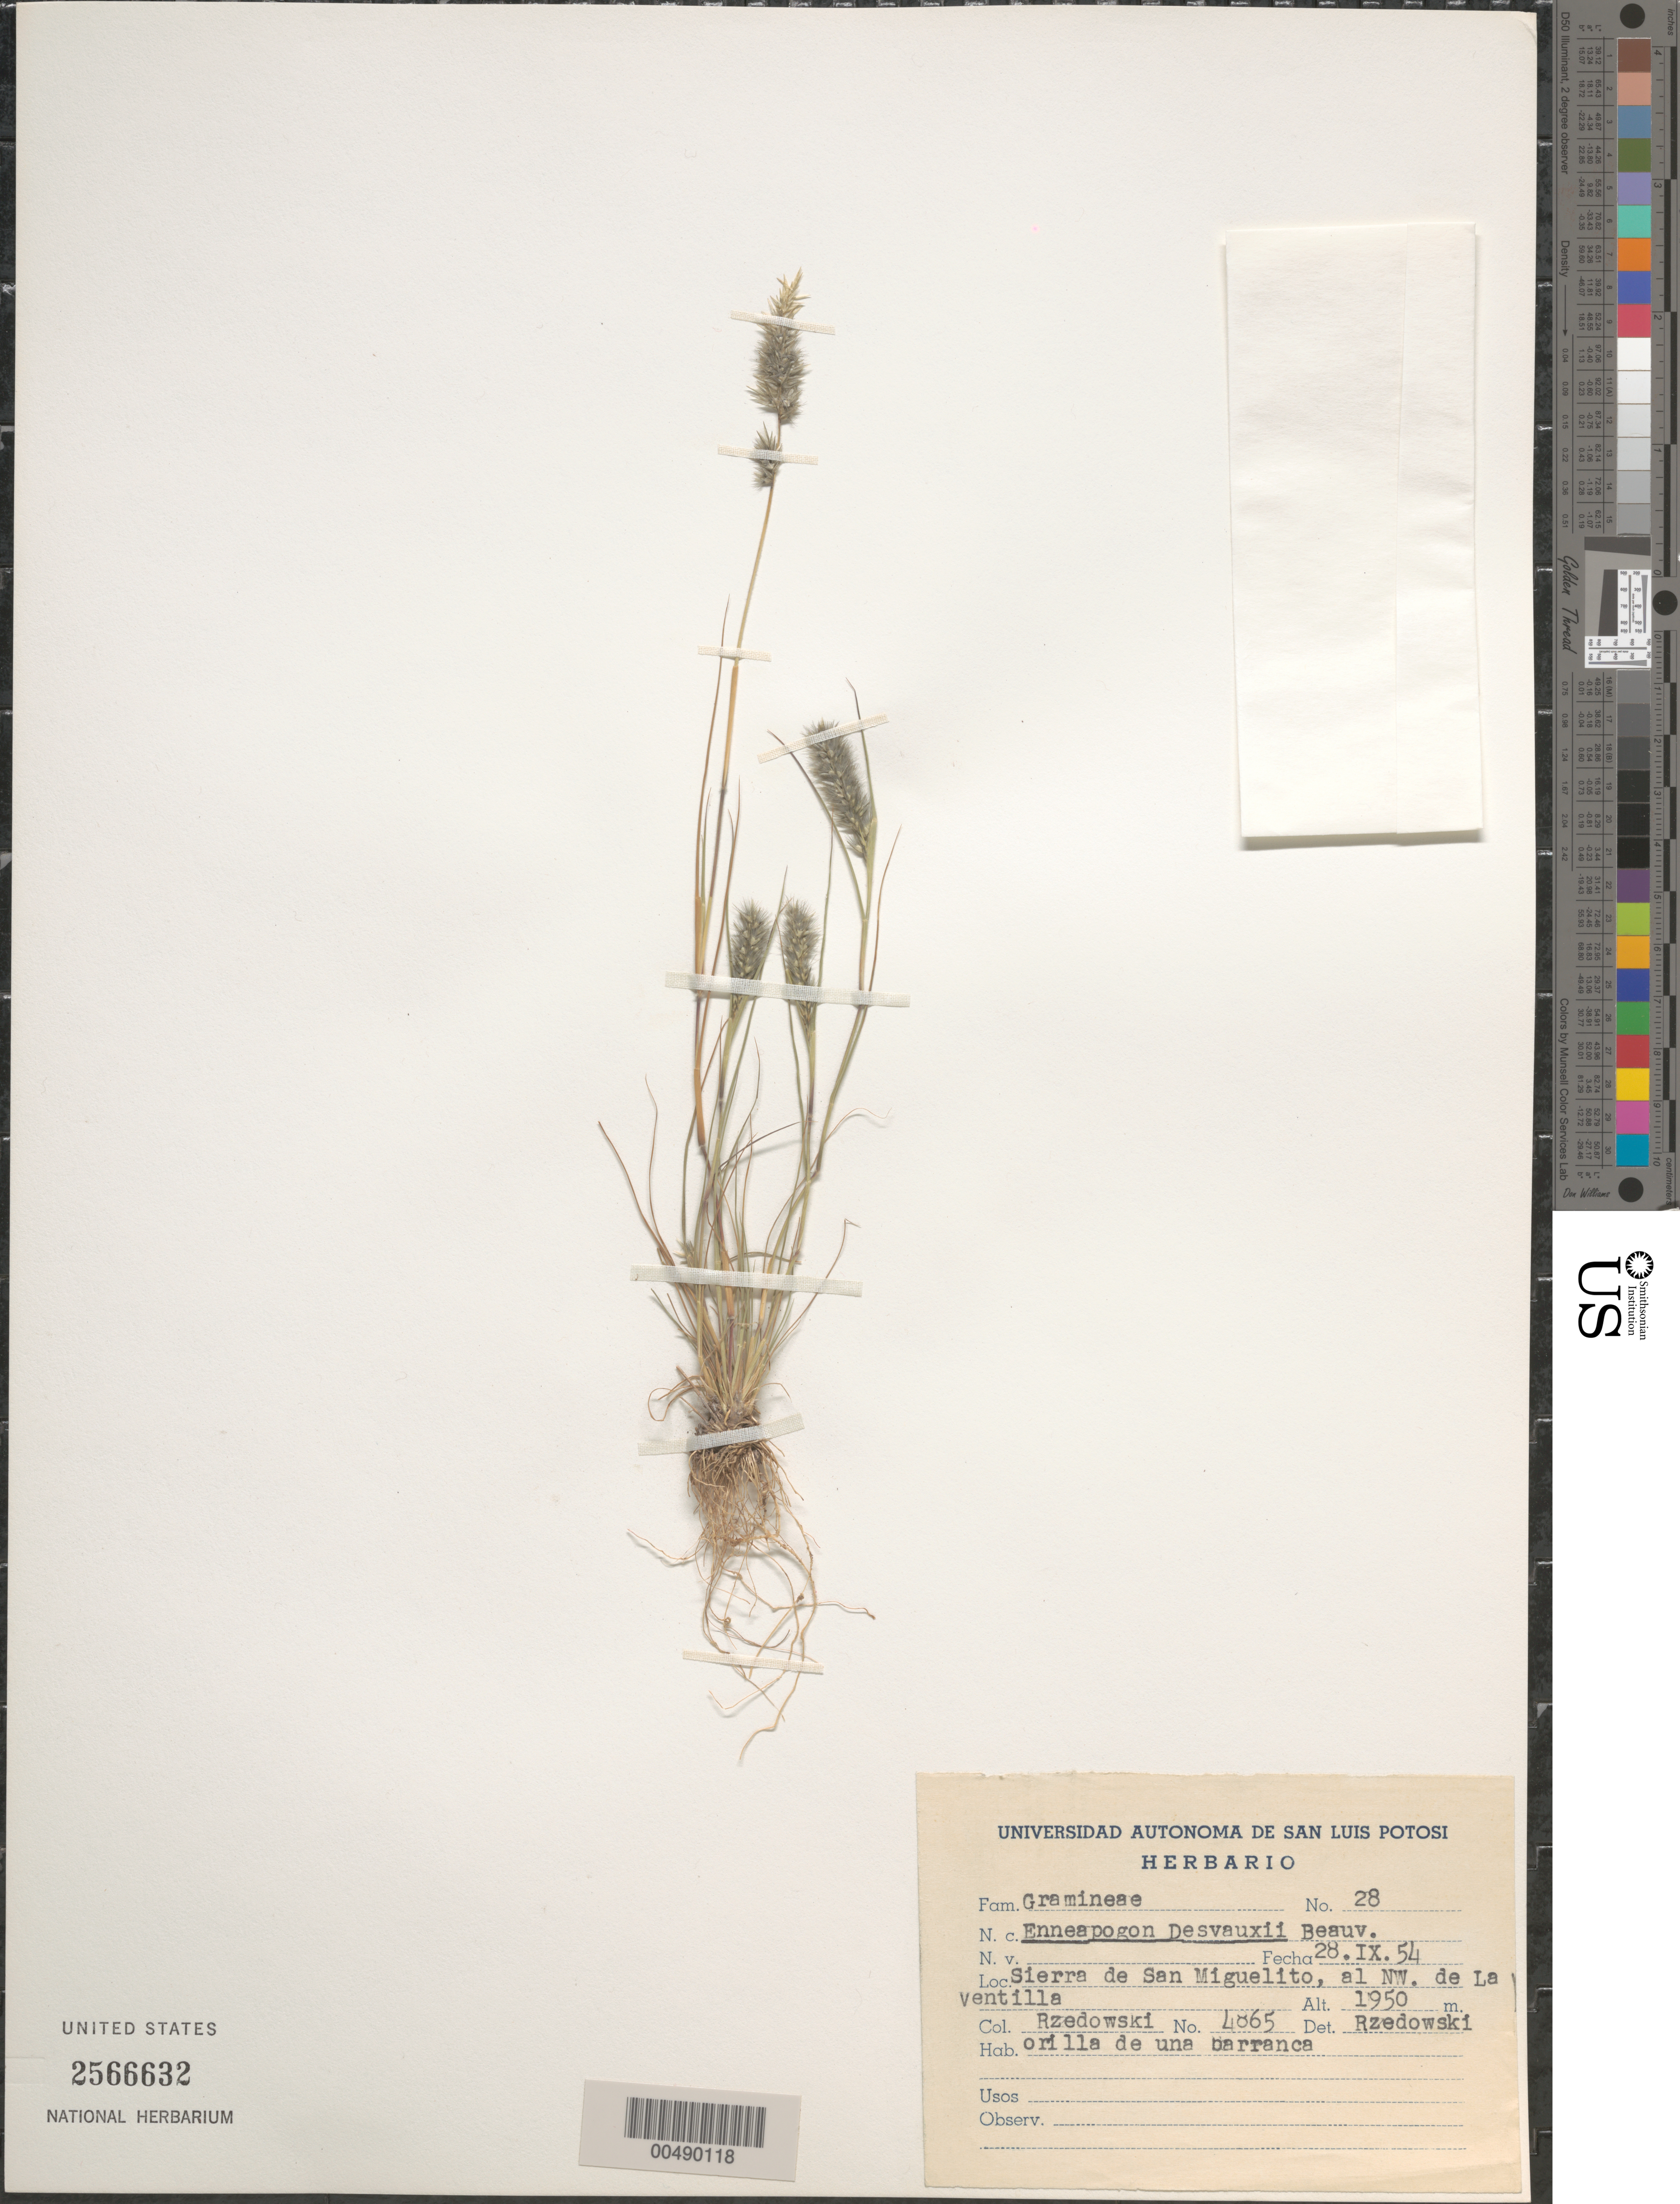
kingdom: Plantae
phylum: Tracheophyta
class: Liliopsida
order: Poales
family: Poaceae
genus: Enneapogon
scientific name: Enneapogon desvauxii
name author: P. Beauv.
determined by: Rzedowski, G. C.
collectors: J. Rzedowski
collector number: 4865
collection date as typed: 28 Sep 1954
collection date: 1954-09-28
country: Mexico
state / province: San Luis Potosi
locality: Sierra de San Miguelito, NW of La Ventilla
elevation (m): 1950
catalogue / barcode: US 2566632